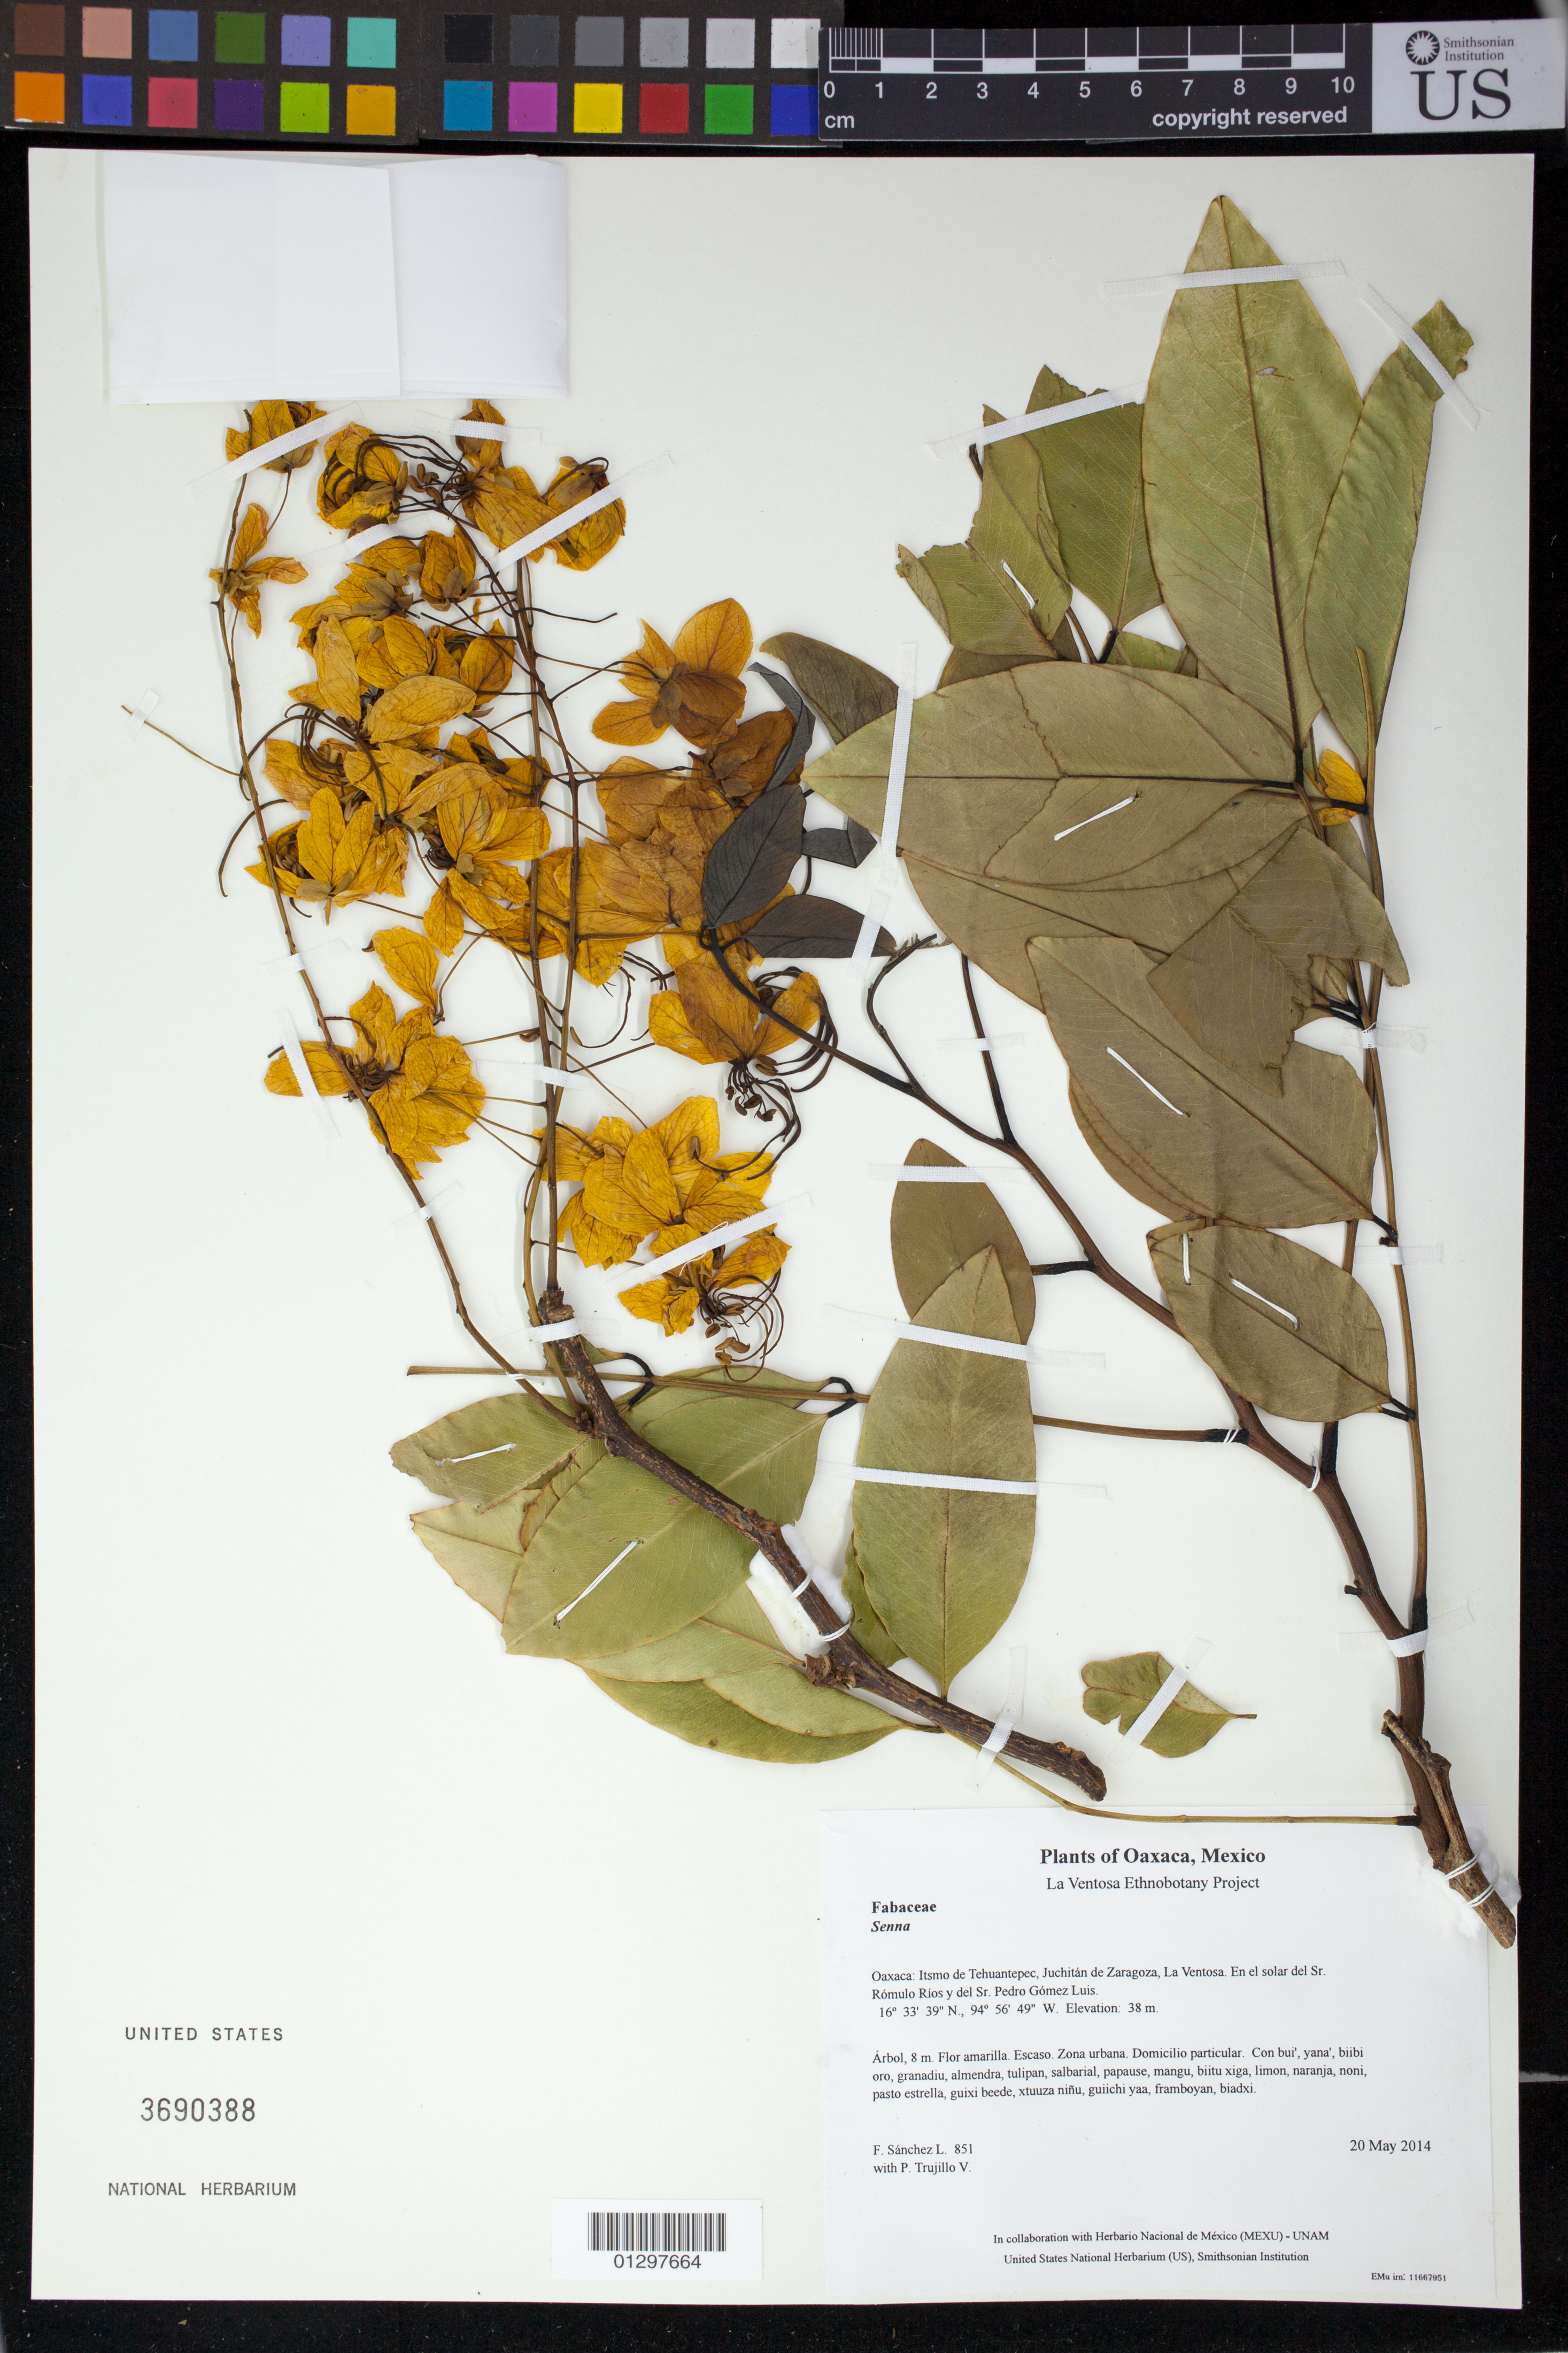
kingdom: Plantae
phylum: Tracheophyta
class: Magnoliopsida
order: Fabales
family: Fabaceae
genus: Cassia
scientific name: Cassia fistula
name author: L.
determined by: Velasco G., Kenia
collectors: F. Sánchez L. & P. Trujillo V.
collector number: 851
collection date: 2014-05-20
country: Mexico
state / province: Oaxaca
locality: Itsmo de Tehuantepec, Juchitán de Zaragoza, La Ventosa. En el solar del Sr. Rómulo Ríos y del Sr. Pedro Gómez Luis.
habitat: Zona urbana. Domicilio particular.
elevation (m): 38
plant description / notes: JEBOT, MEXU, SERO, US; Yaga. 8 m. Guie' naguchi. Huaxie'.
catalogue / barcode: US 3690388